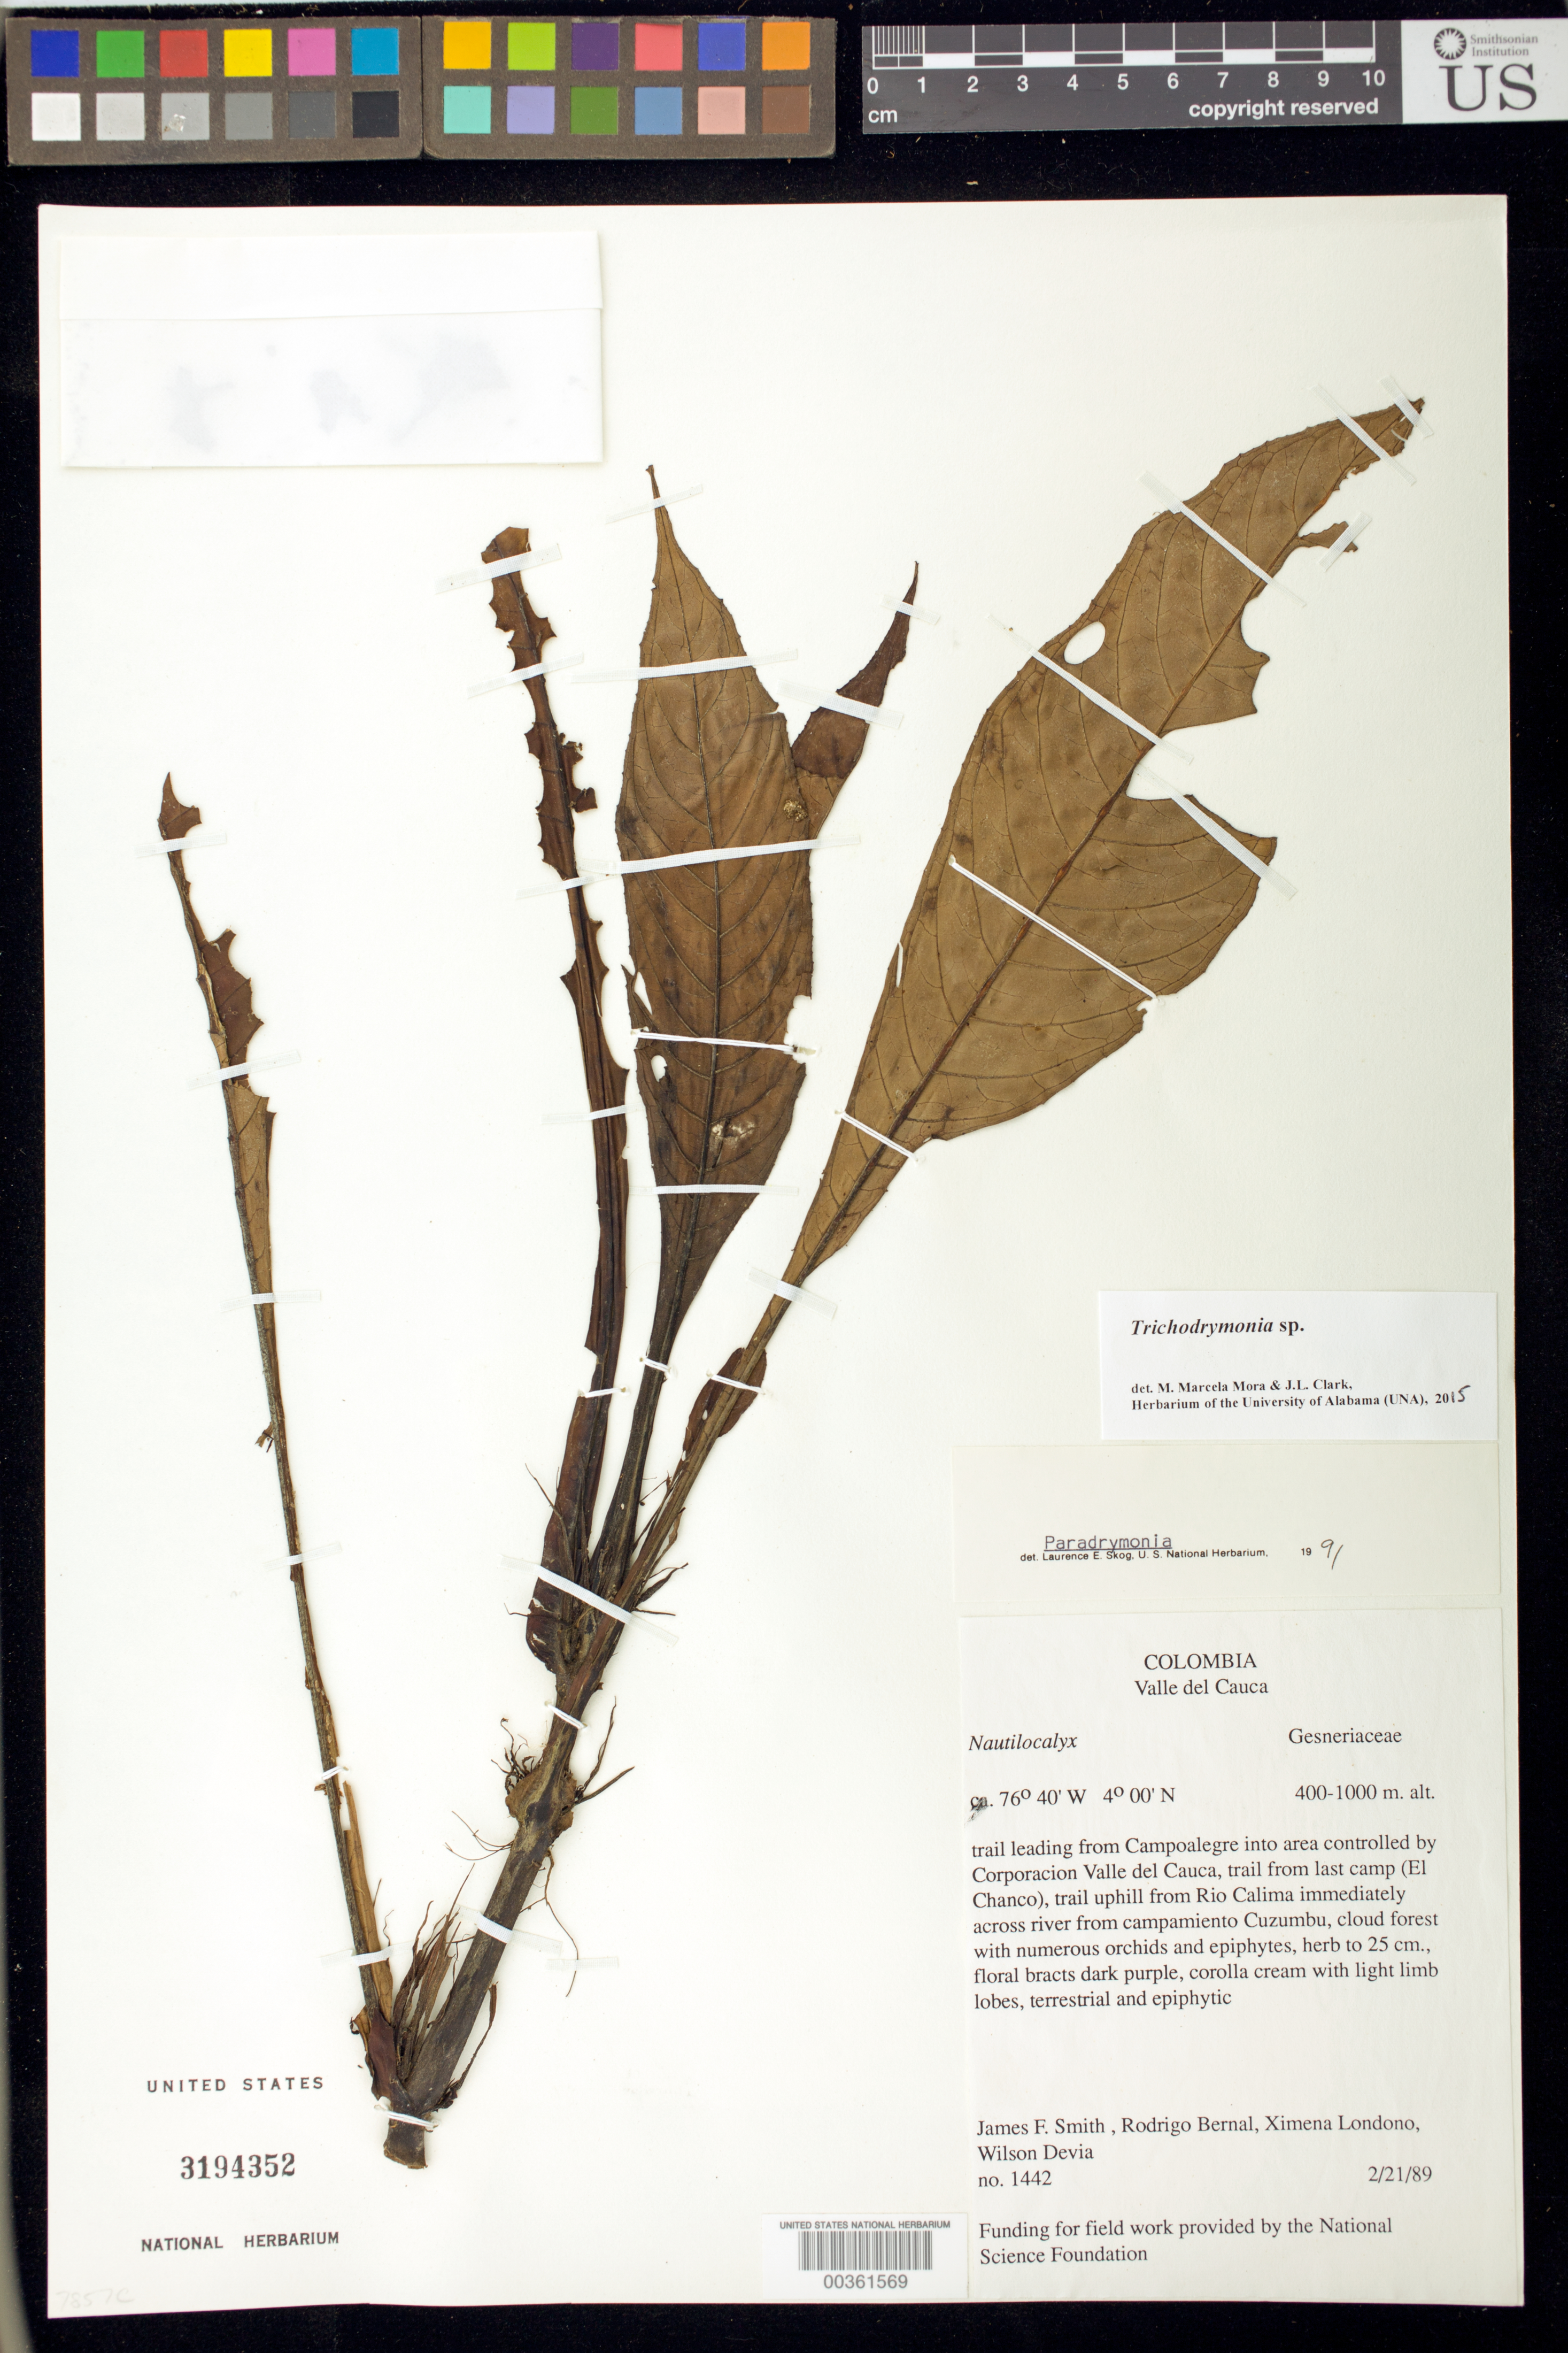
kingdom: Plantae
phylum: Tracheophyta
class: Magnoliopsida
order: Lamiales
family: Gesneriaceae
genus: Trichodrymonia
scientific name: Trichodrymonia sp.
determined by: Mora, M. M.; Clark, J. L.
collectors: J. Smith, R. Bernal, X. Londoño & W. Devia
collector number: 1442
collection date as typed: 21 Feb 1989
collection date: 1989-02-21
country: Colombia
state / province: Valle del Cauca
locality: Trail leading from Campoalegre into area controlled by Corporacion Valle del Cauca, trail fromlast camp, ...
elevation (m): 400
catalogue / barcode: US 3194352